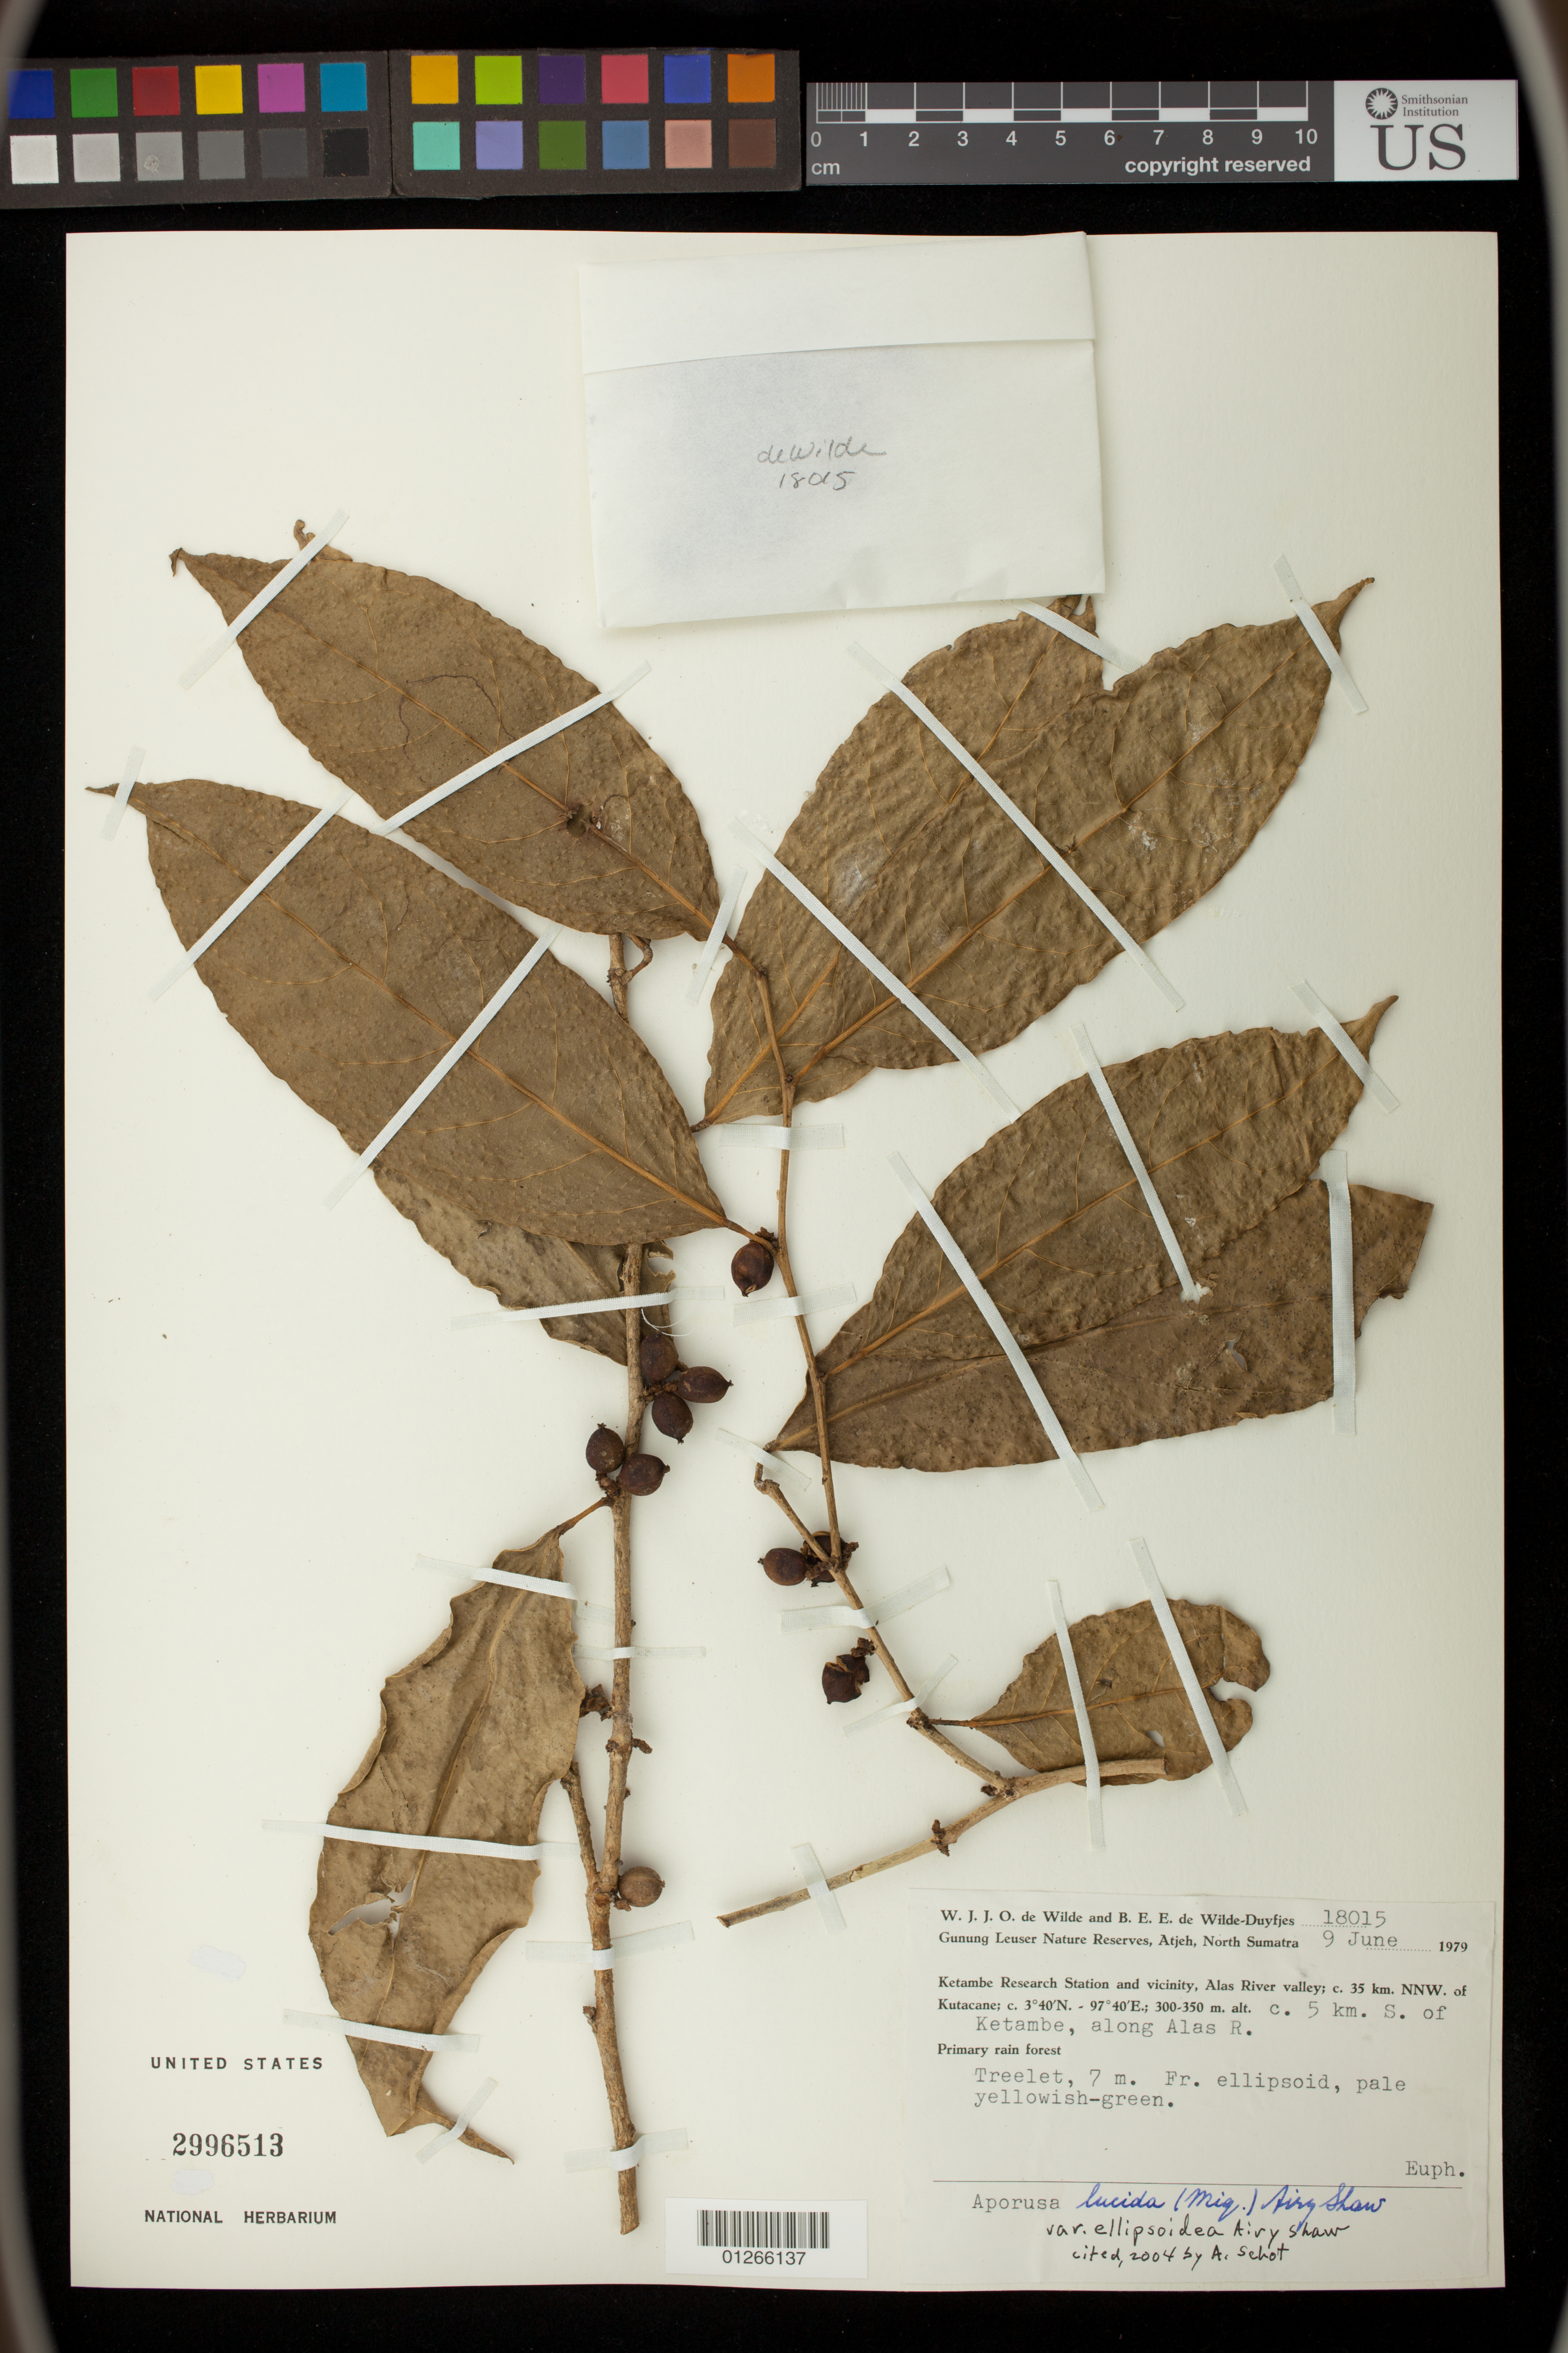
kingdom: Plantae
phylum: Tracheophyta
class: Magnoliopsida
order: Malpighiales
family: Phyllanthaceae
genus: Aporosa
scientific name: Aporosa lucida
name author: (Miq.) Airy Shaw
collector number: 18015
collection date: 1979-06-09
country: Indonesia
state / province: Sumatra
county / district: Aceh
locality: Gunnung Leuser Nature Reserves, Atjeh, North Sumatra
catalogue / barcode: US 2996513